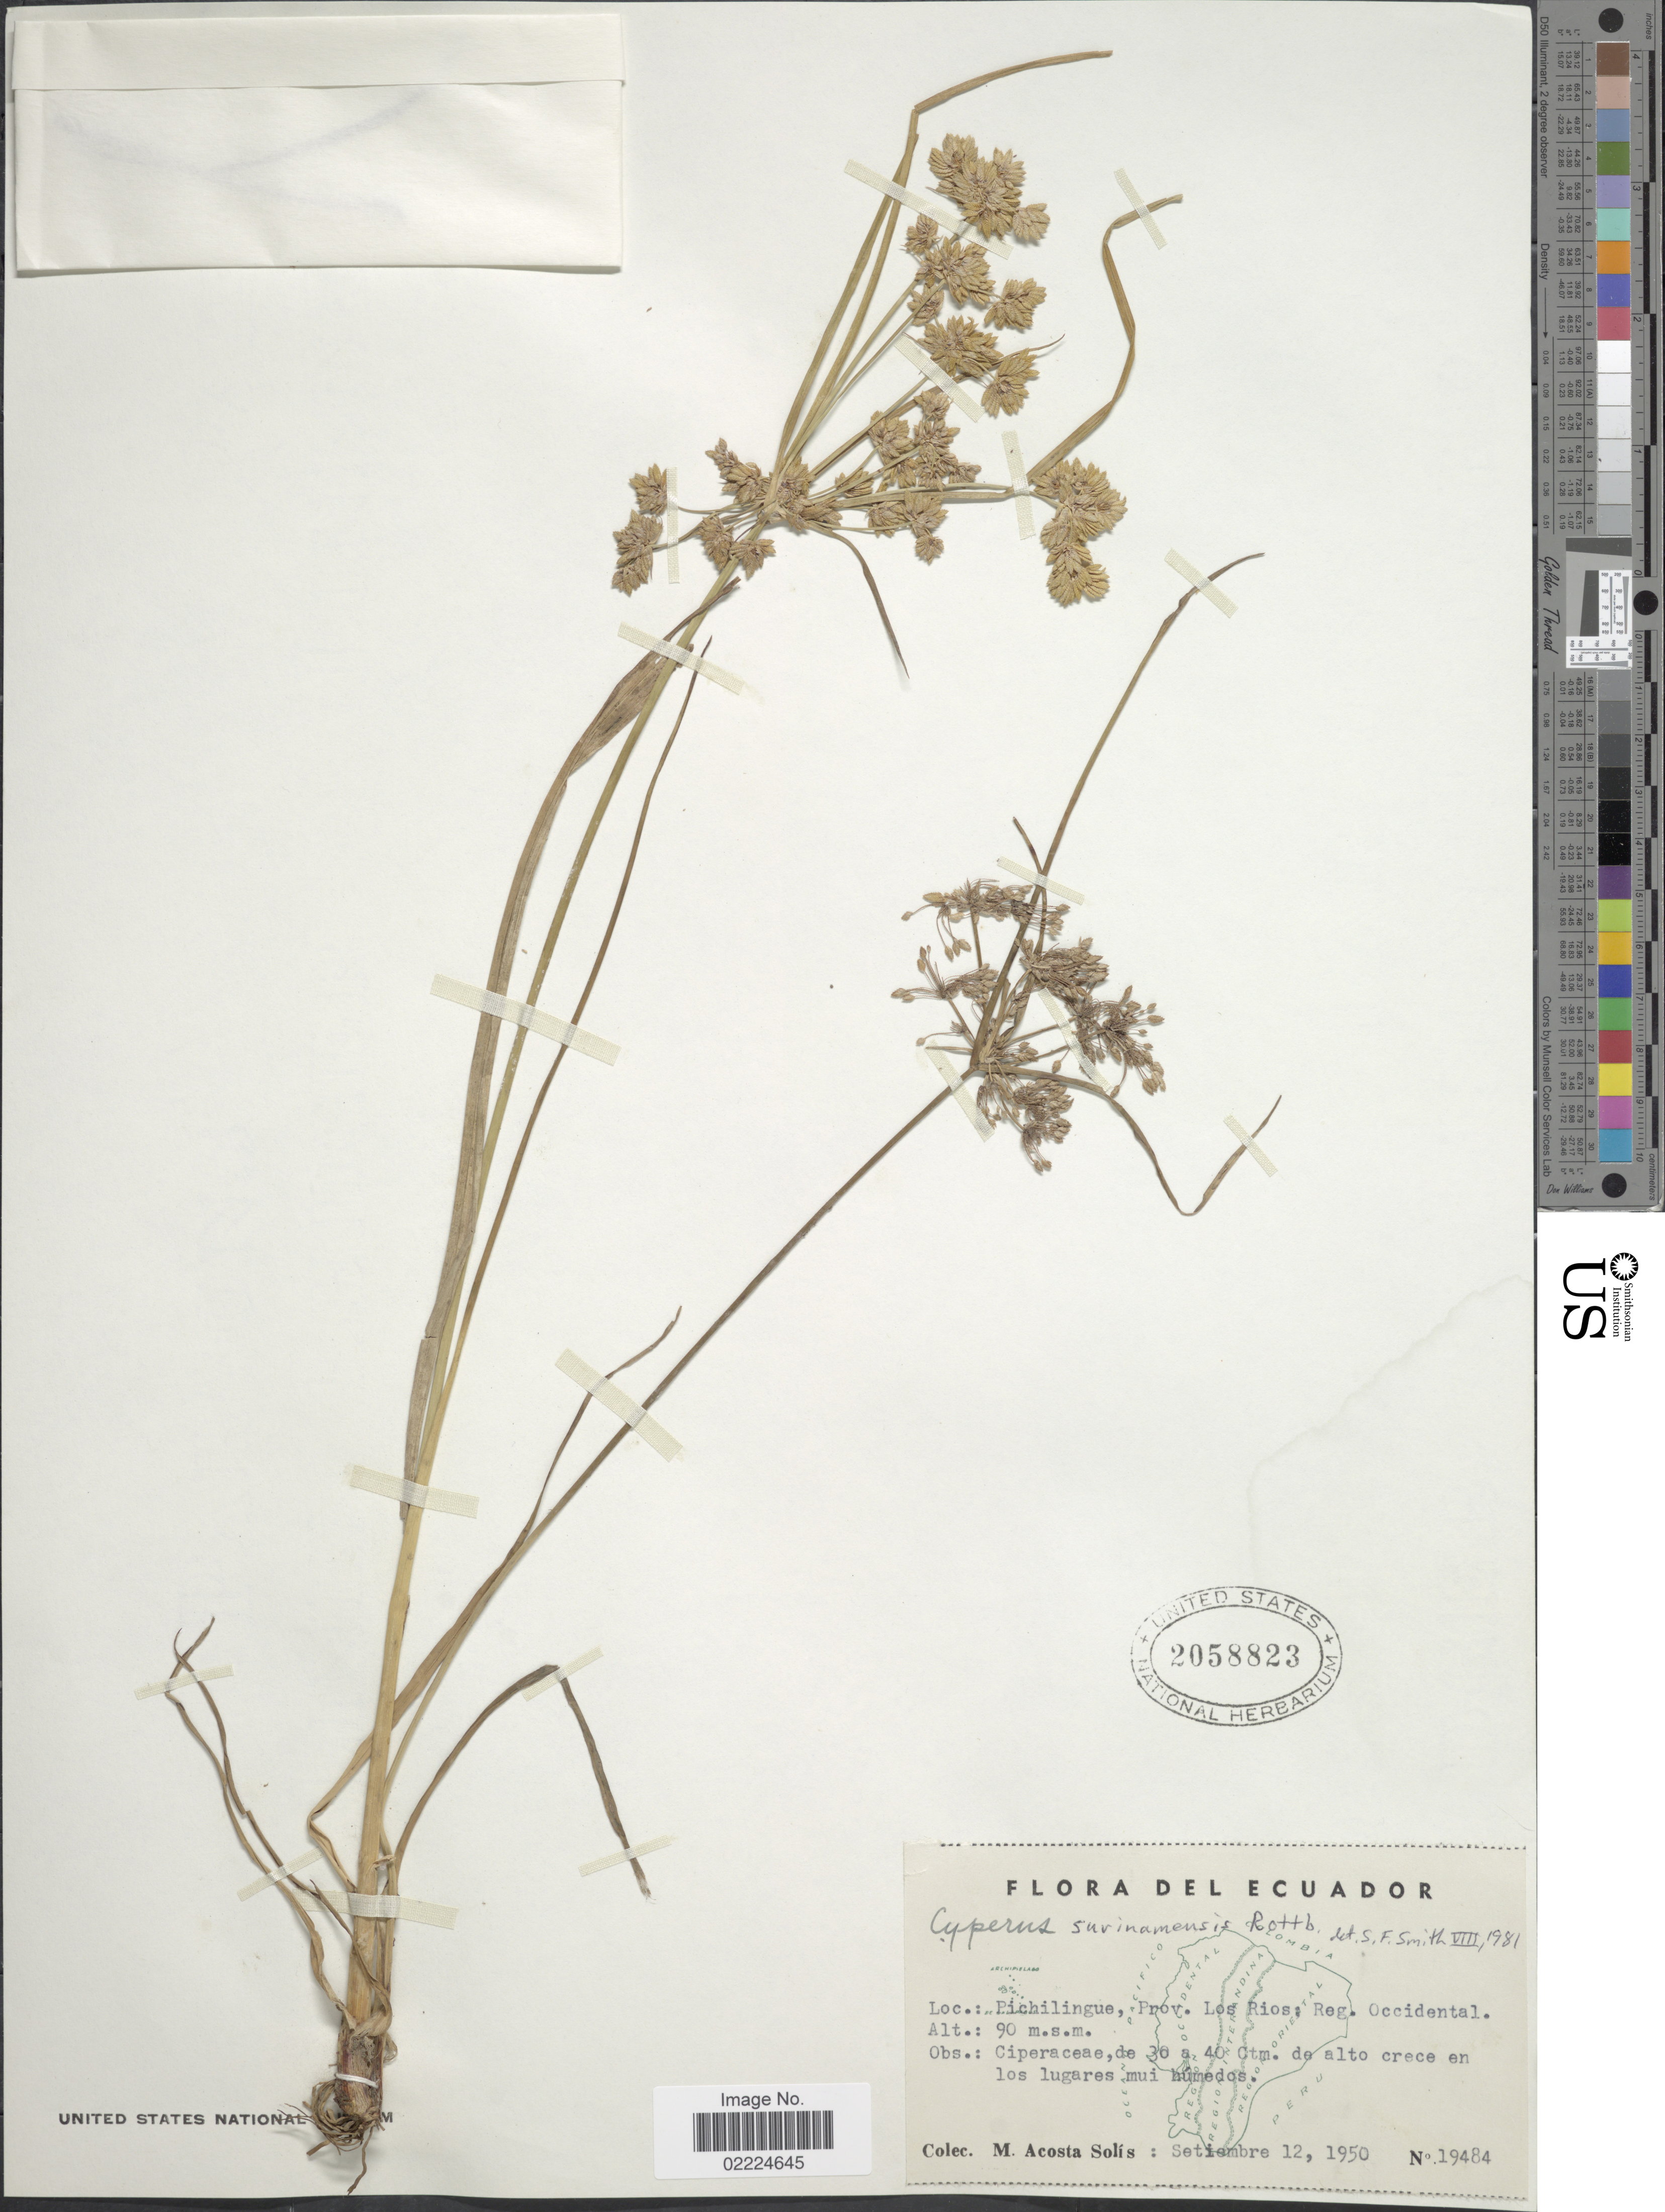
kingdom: Plantae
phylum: Tracheophyta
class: Liliopsida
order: Poales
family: Cyperaceae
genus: Cyperus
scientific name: Cyperus surinamensis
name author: Rottb.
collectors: M. Acosta Solis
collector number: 19484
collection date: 1950-09-12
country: Ecuador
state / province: Los Ríos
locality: Pichilingue, Prov. Los Rios; Reg. Occidental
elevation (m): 90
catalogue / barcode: US 2058823